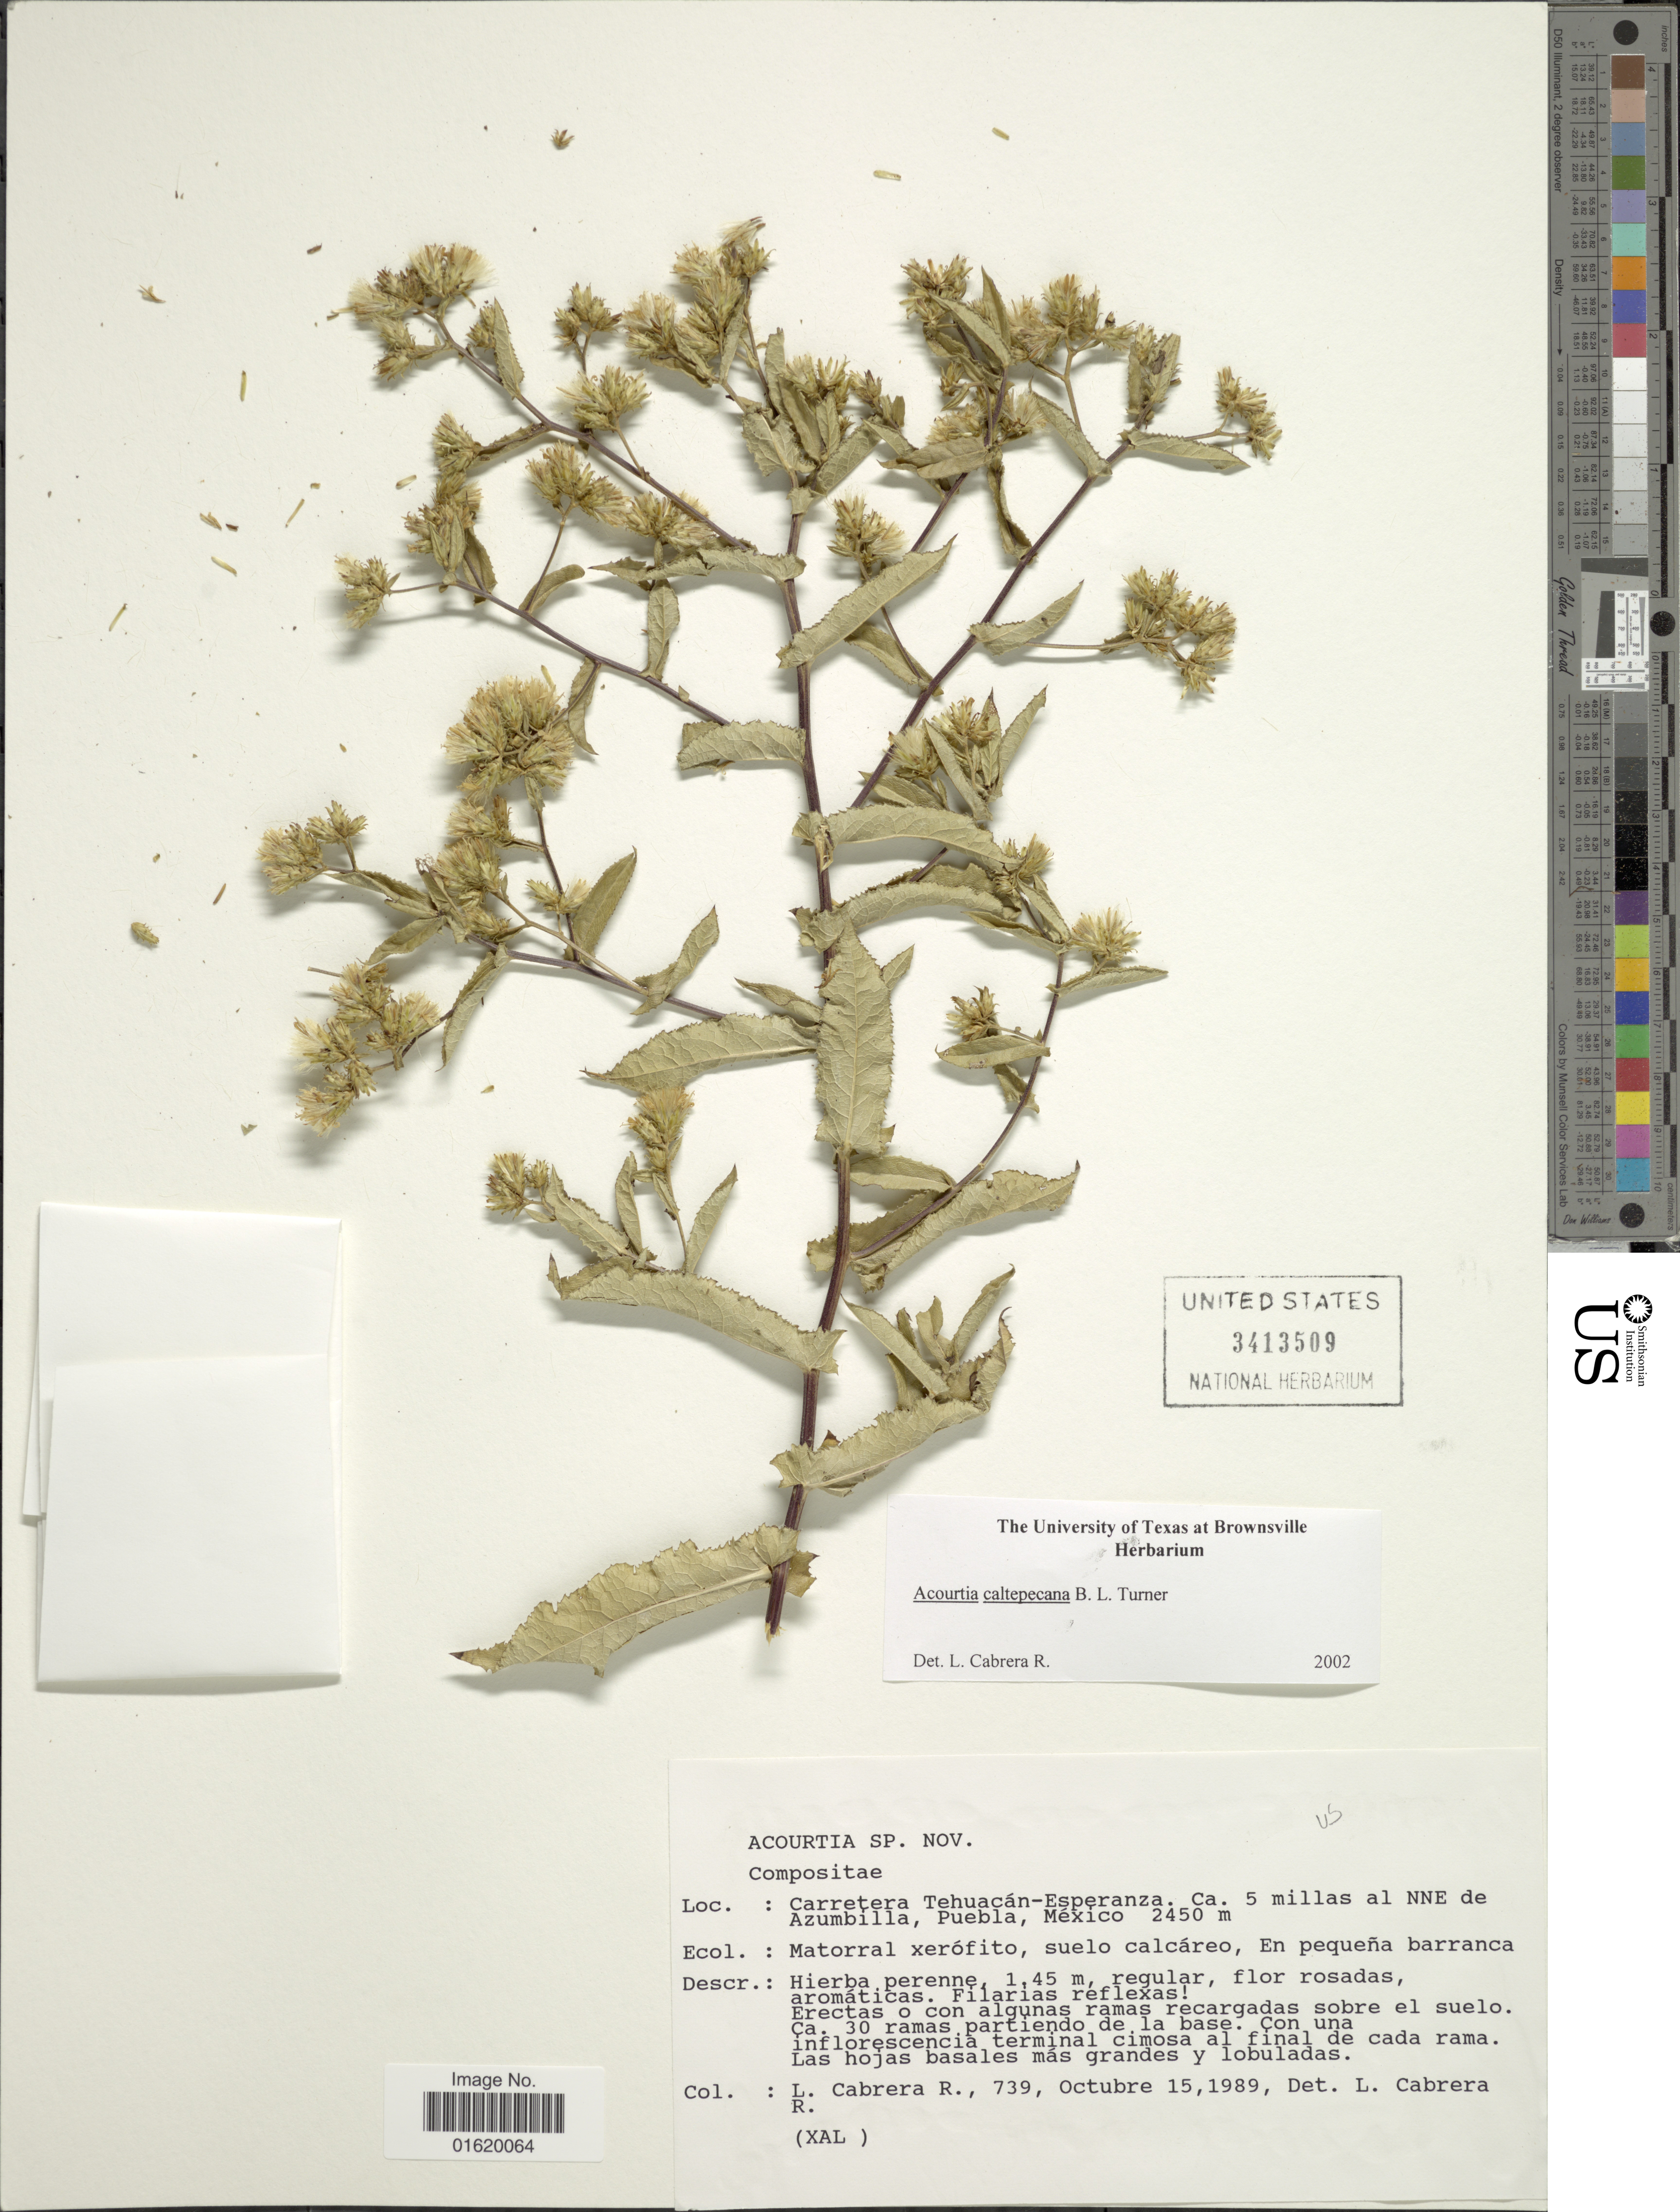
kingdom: Plantae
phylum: Tracheophyta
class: Magnoliopsida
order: Asterales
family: Asteraceae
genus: Acourtia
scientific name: Acourtia caltepecana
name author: B.L. Turner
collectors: L. Cabrera R.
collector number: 739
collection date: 1989-10-15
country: Mexico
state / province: Puebla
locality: Carretera Tehuacan-Esperanza, ca. 5 millas al NNE de Azumbilla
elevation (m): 2450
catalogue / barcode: US 3413509